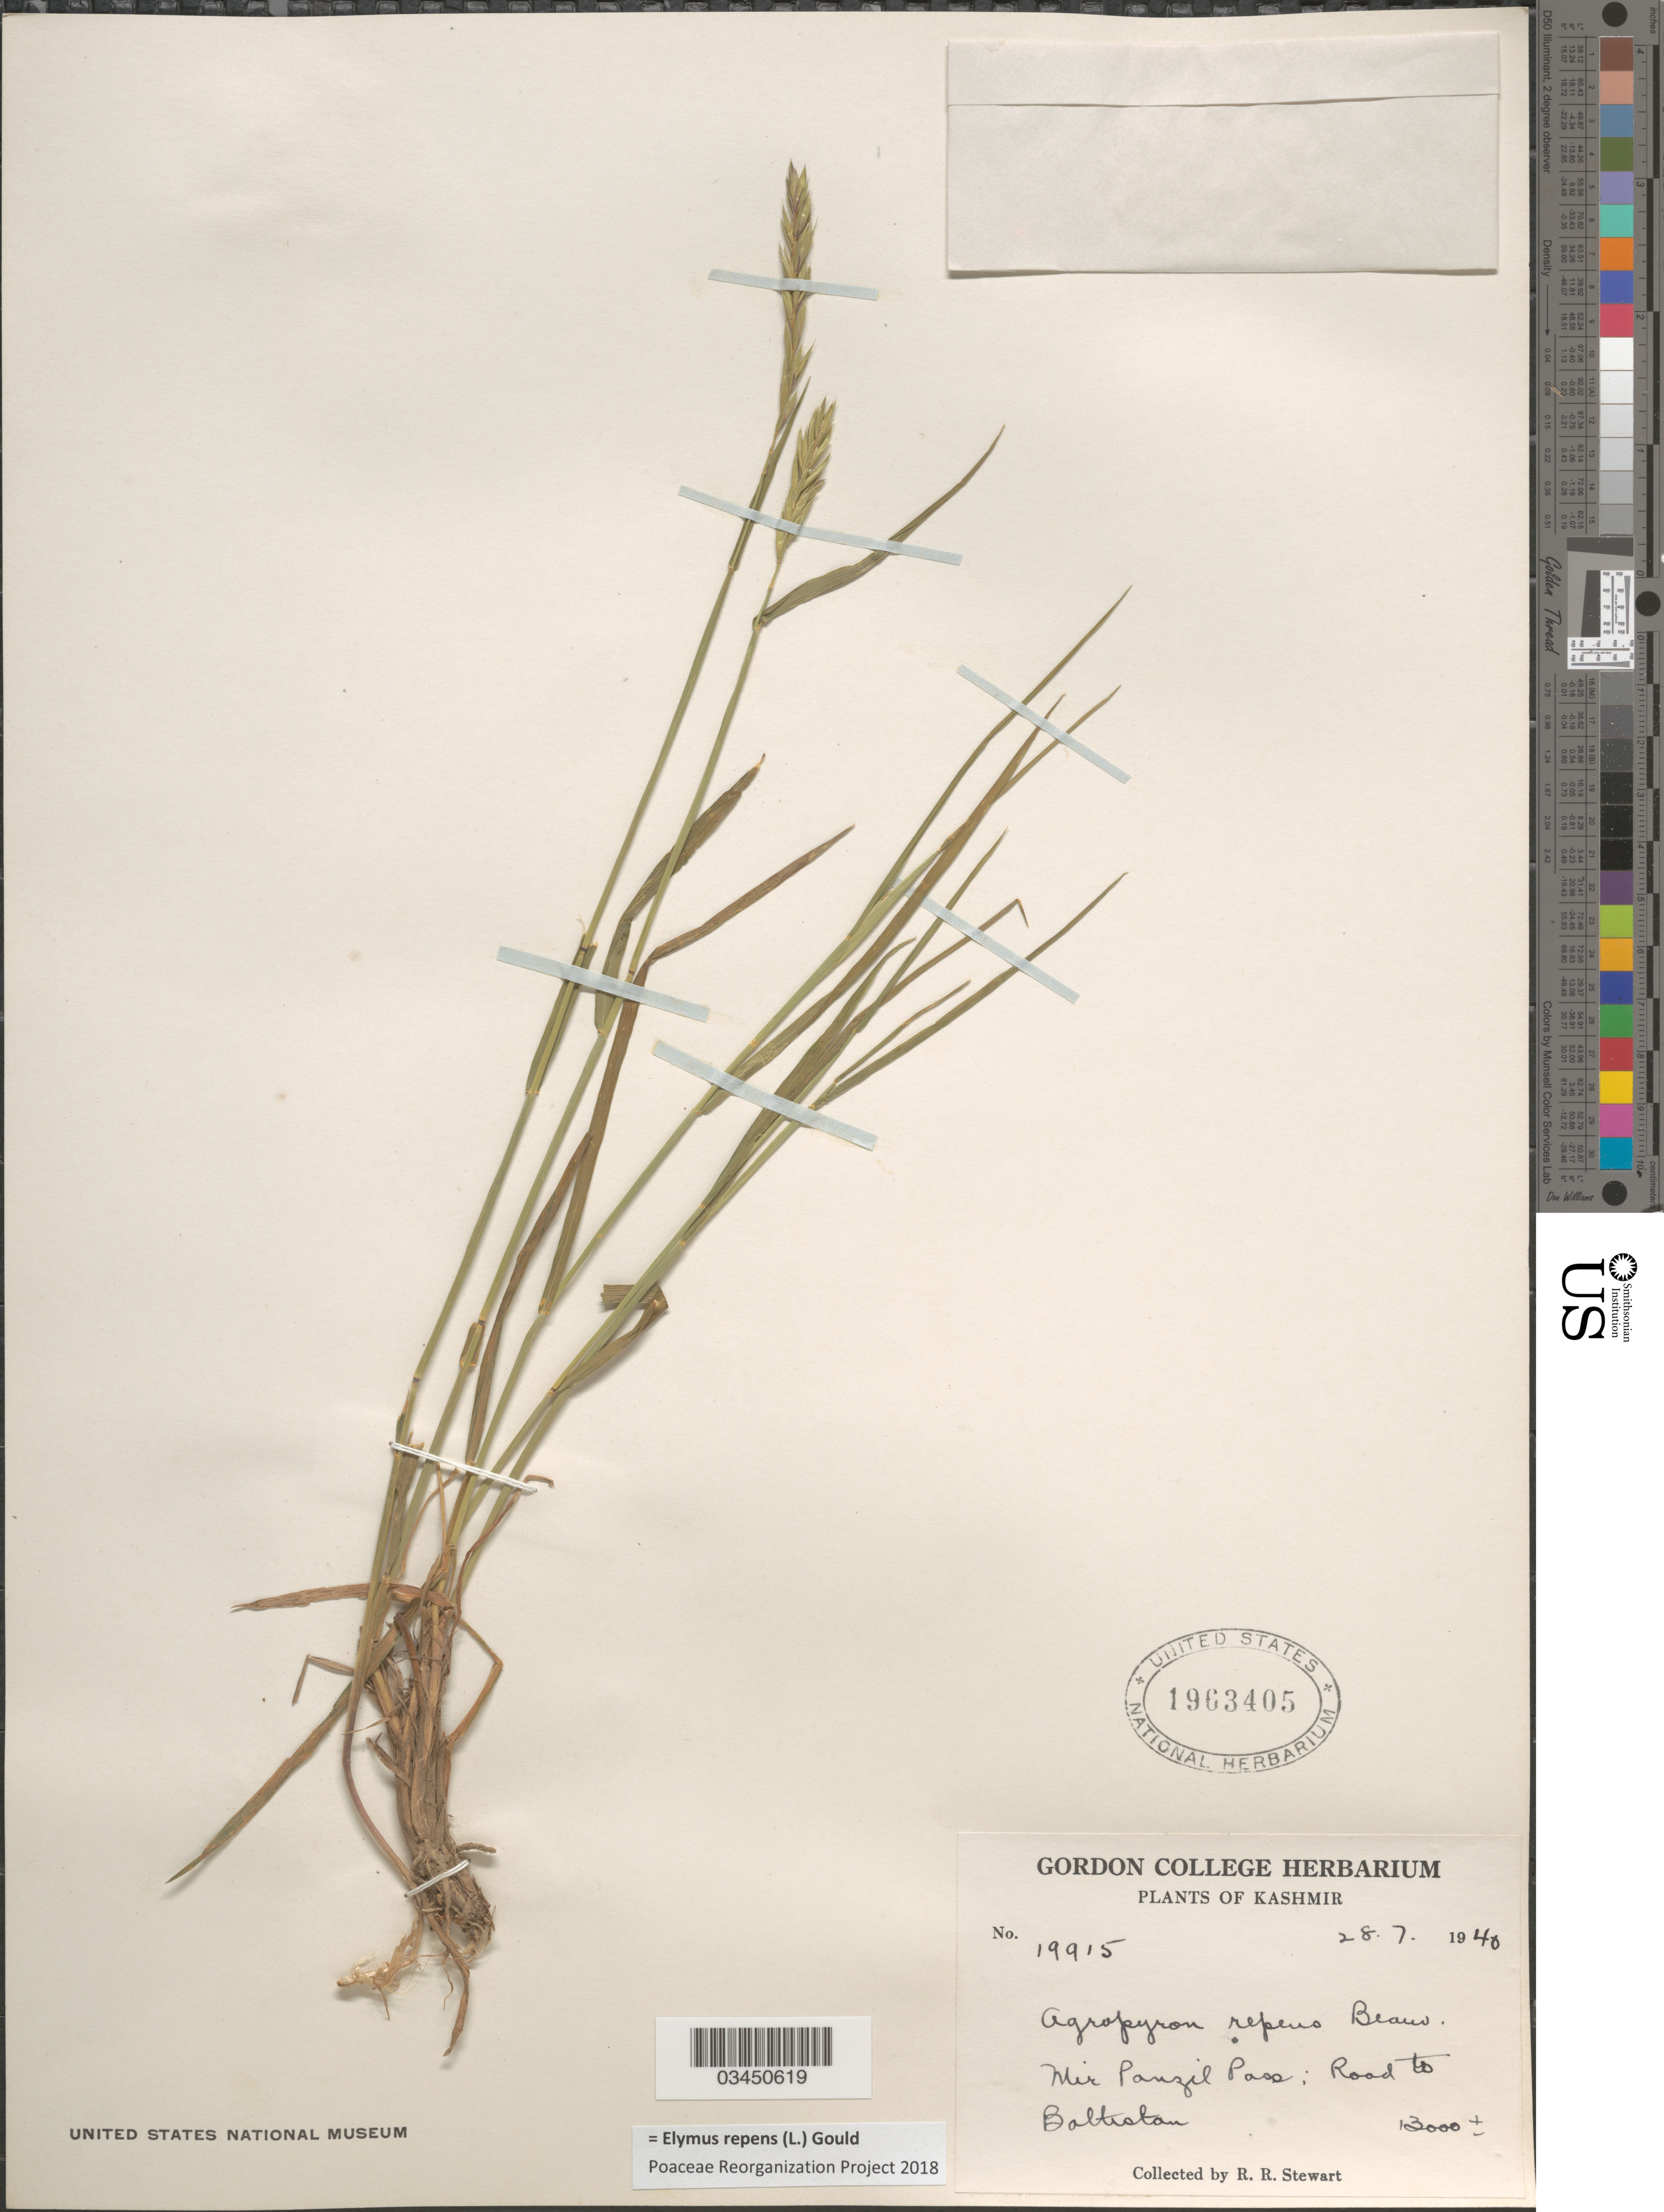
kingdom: Plantae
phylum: Tracheophyta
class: Liliopsida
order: Poales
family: Poaceae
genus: Elymus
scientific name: Elymus repens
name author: (L.) Gould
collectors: R. Stewart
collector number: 19915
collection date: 1940-07-28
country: India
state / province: Jammu and Kashmir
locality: Kashmir. Mir Panzil Pass: Road to Baltistan.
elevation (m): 3962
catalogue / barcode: US 1963405